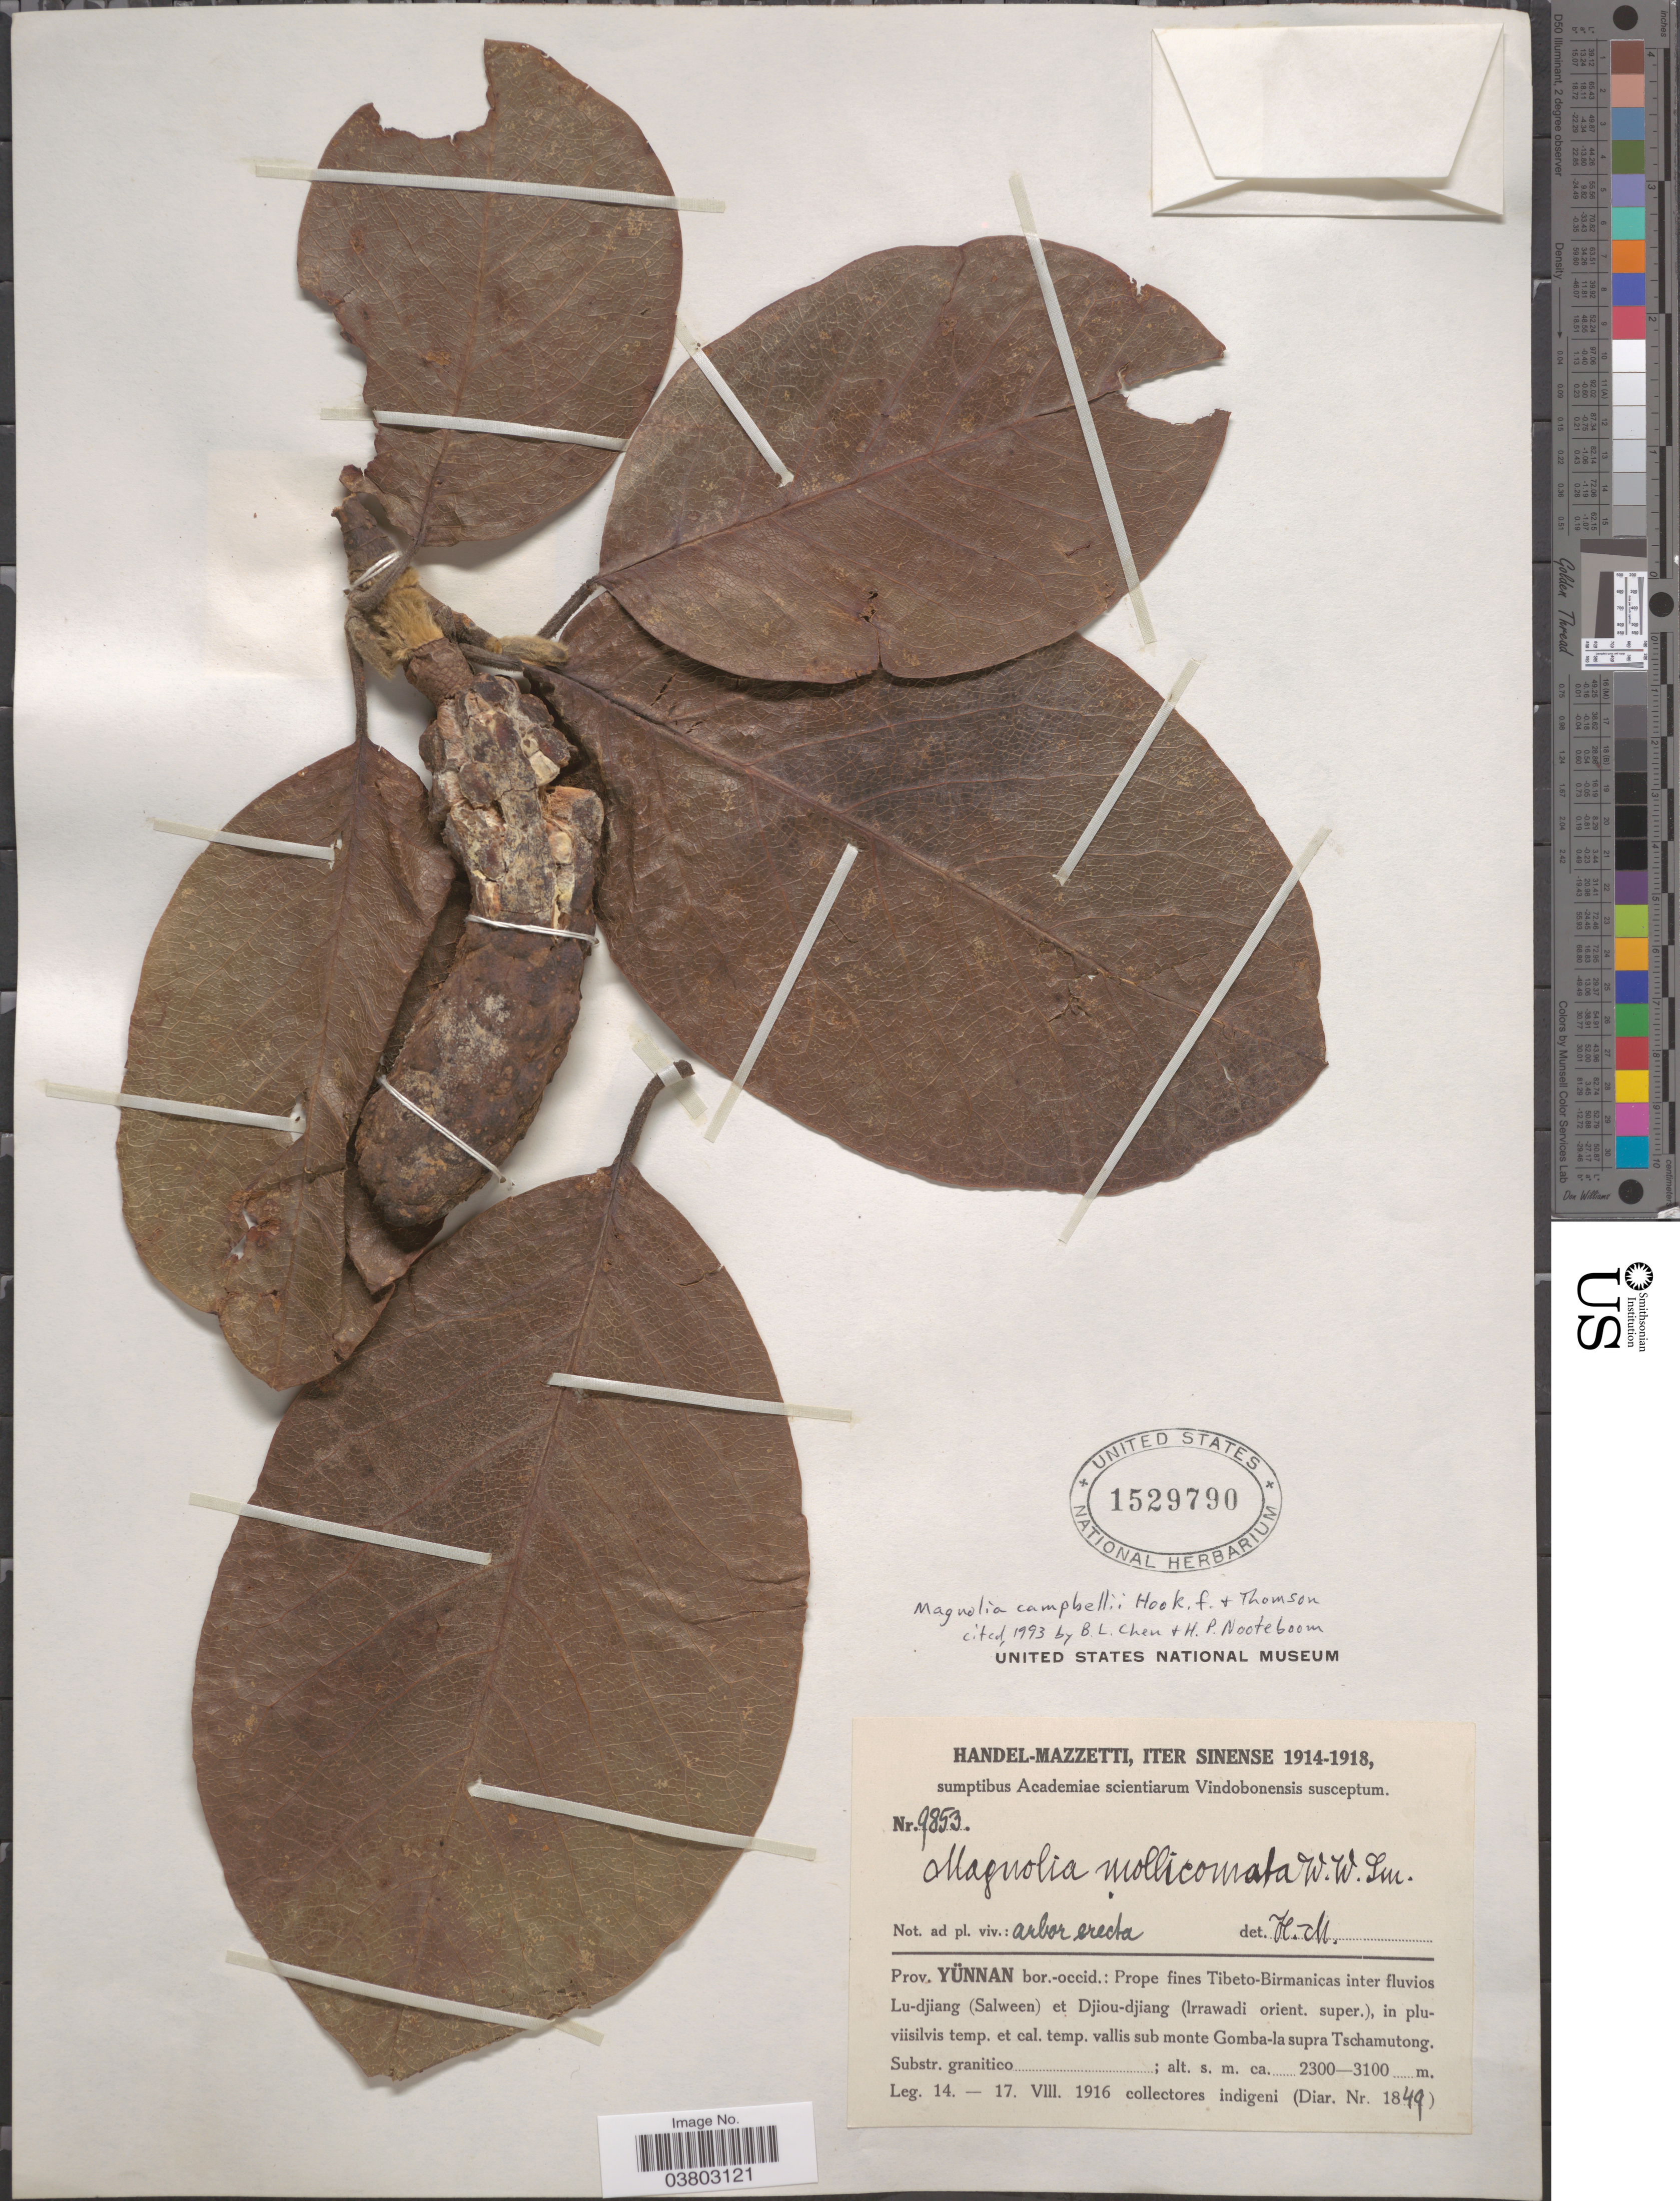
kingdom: Plantae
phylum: Tracheophyta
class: Magnoliopsida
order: Magnoliales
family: Magnoliaceae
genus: Magnolia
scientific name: Magnolia campbellii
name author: Hook. f. & Thomson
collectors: Handel-Mazzetti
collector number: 9853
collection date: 1916-08-14/1916-08-17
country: China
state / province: Yunnan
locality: Iter Sinense. Bor.-occid.: Prope fines Tibeto-Birmanicas inter fluvios Lu-djiang (Salween) et Djieu-djiang (Irrawadi orient. super.), in pluviisilvis temp. et cal. temp. vallis sub monte Gomba-la supra Tschamutong.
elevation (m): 2300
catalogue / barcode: US 1529790